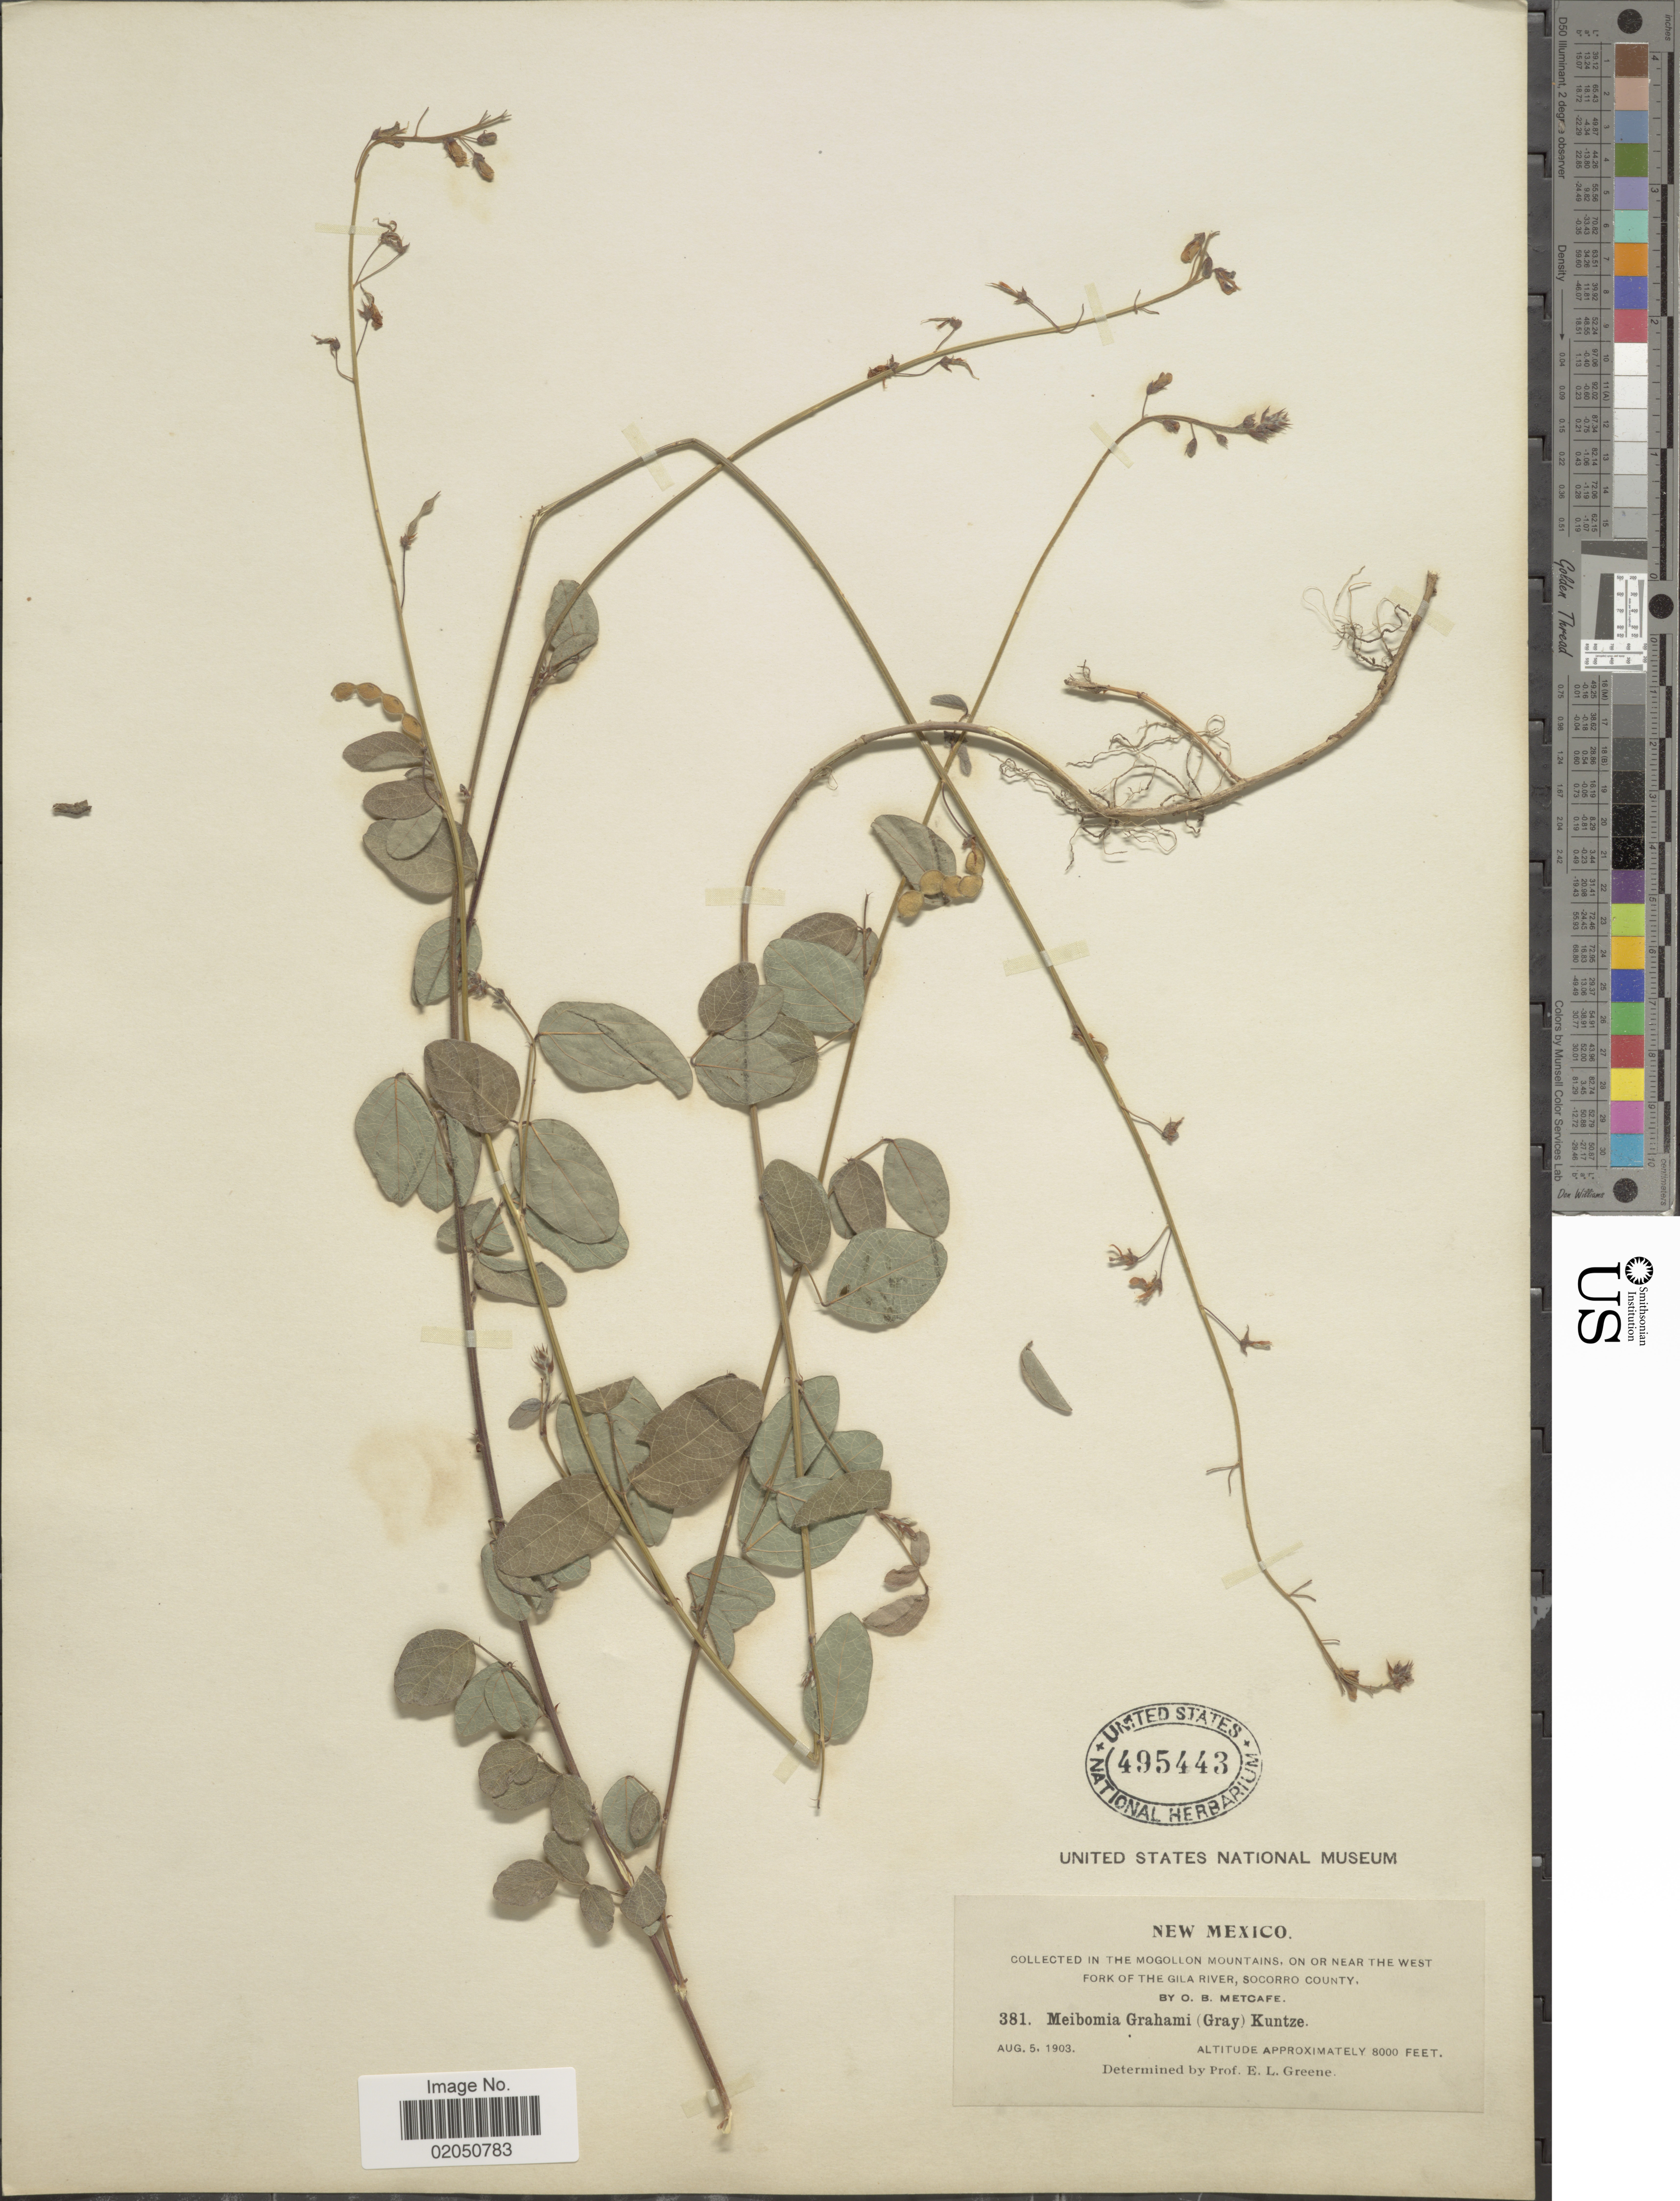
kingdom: Plantae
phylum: Tracheophyta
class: Magnoliopsida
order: Fabales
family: Fabaceae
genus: Desmodium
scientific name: Desmodium grahamii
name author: A. Gray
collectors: O. Metcafe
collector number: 381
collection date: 1903-08-05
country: United States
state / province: New Mexico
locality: In The Mogollon Mountains, on or Near The West Fork of the Gila River, Socorro County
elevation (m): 2438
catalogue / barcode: US 495443